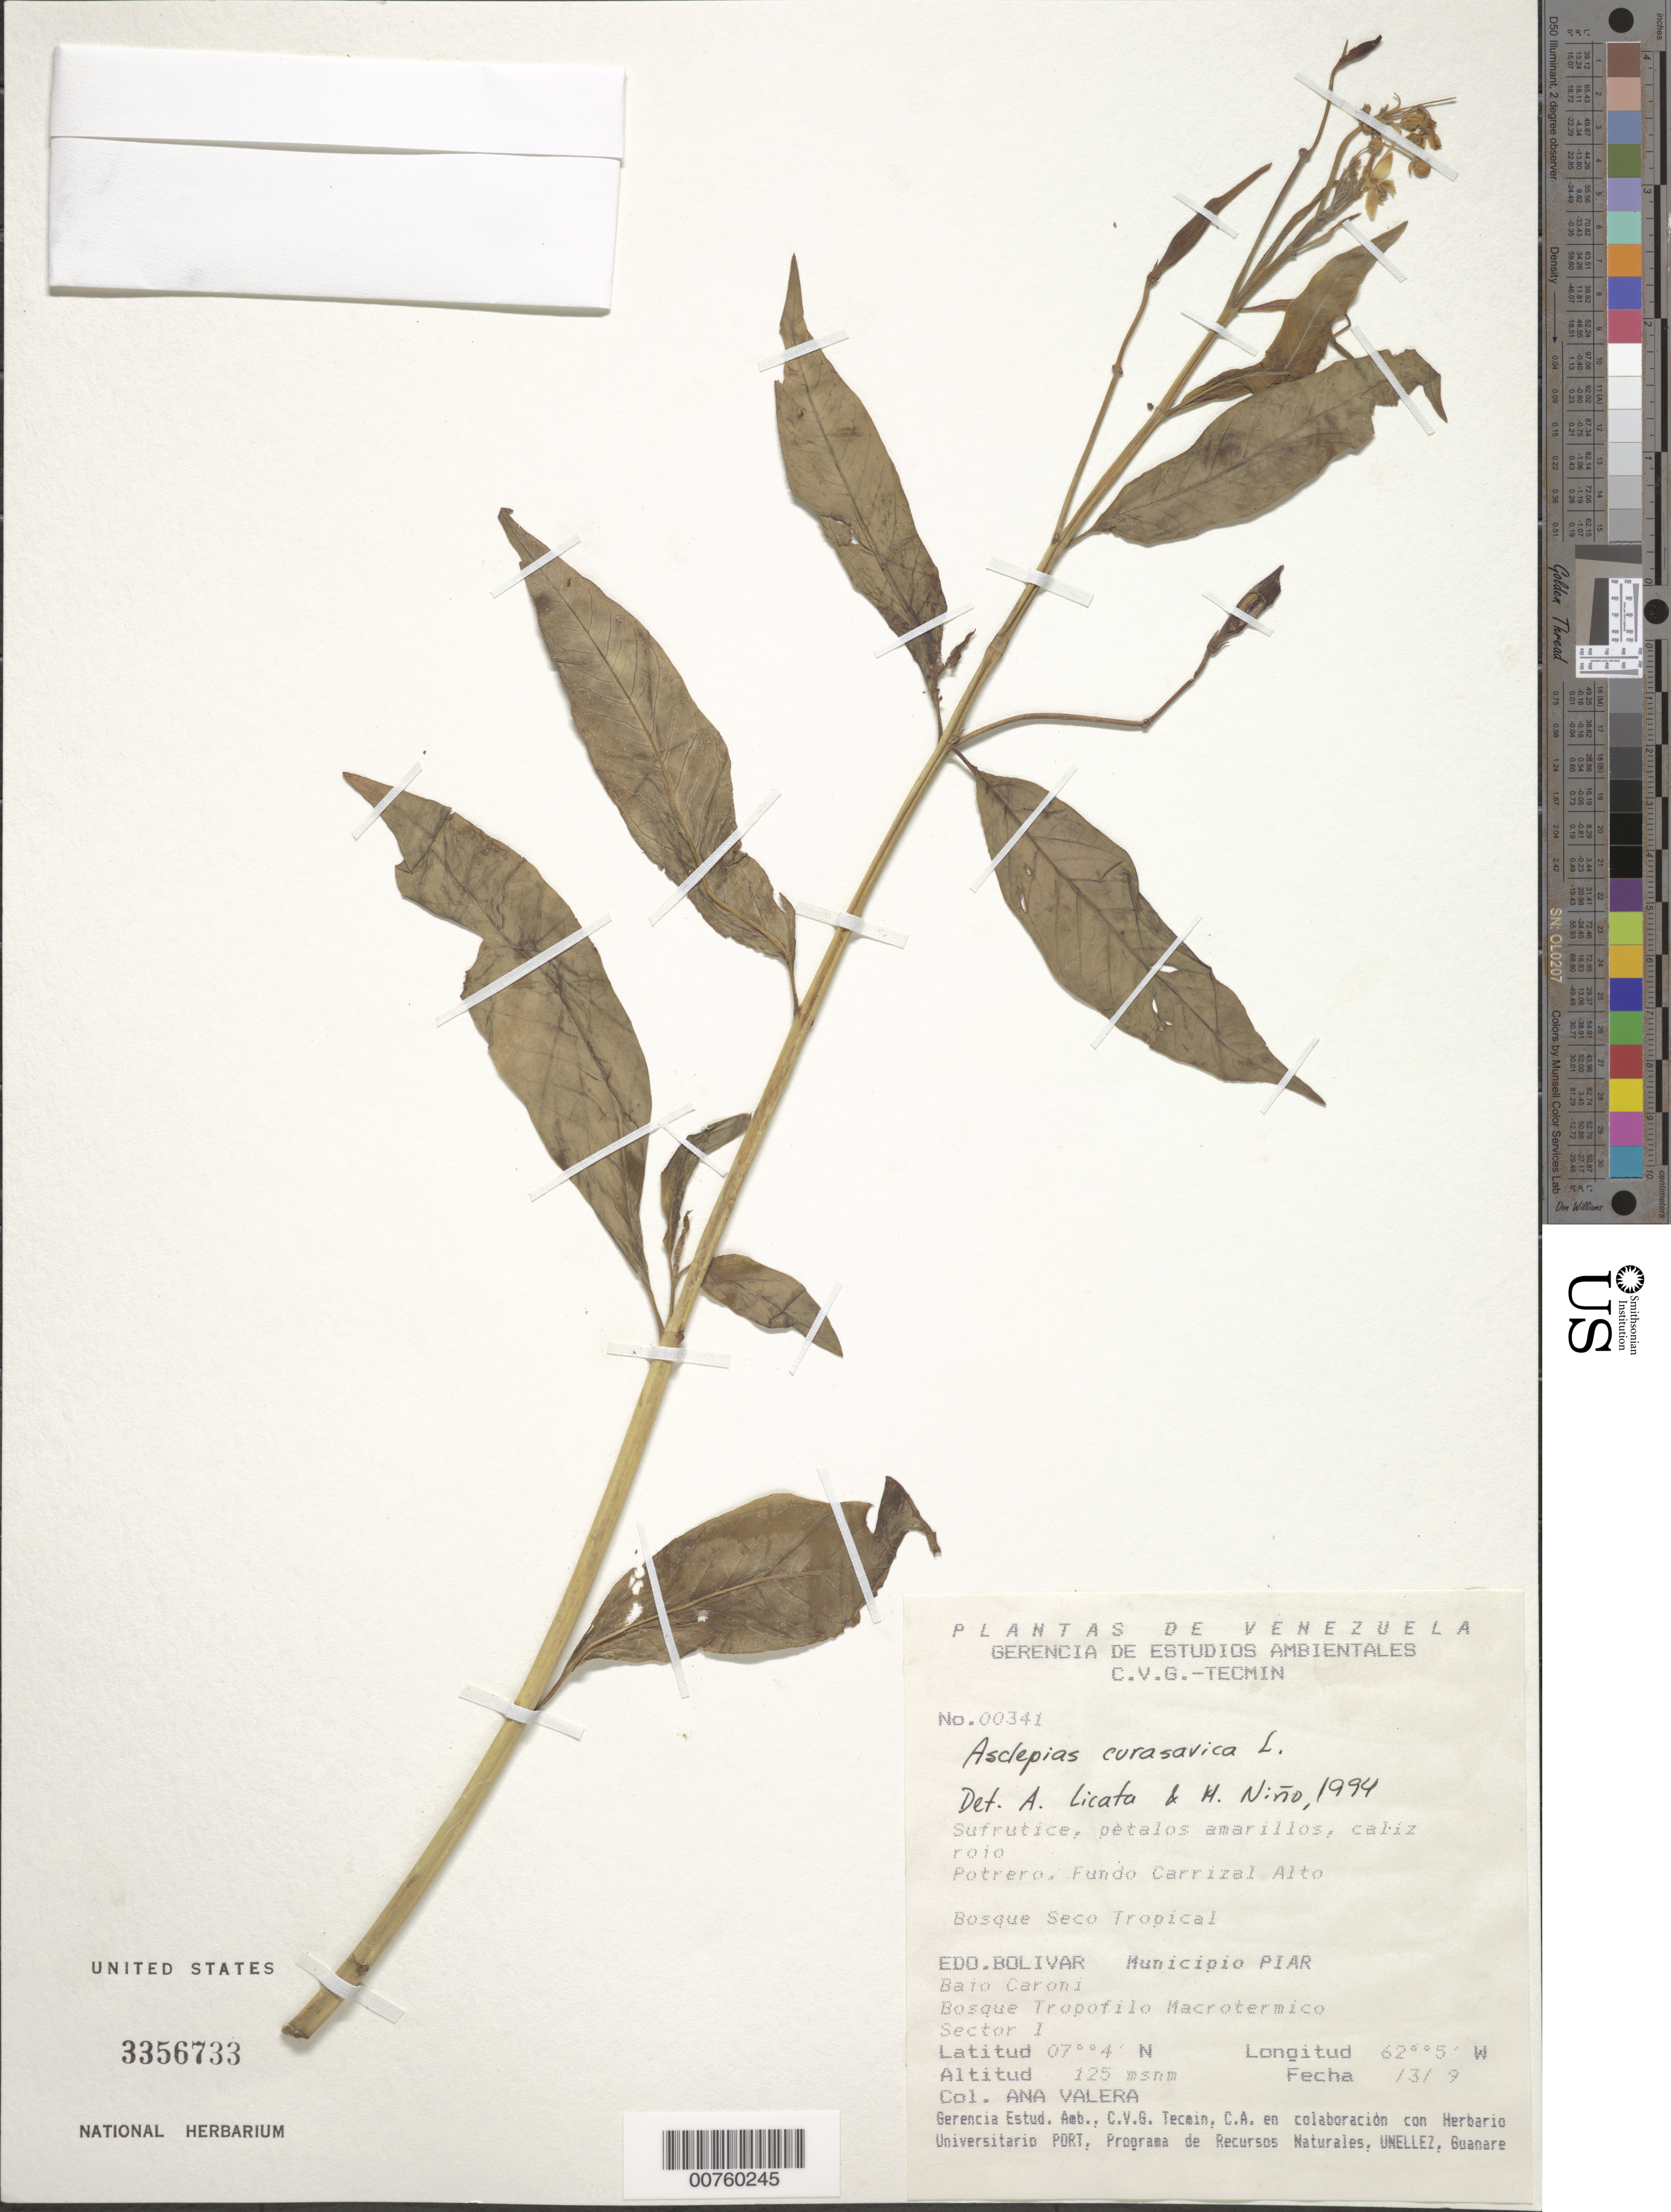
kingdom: Plantae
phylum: Tracheophyta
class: Magnoliopsida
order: Gentianales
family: Apocynaceae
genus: Asclepias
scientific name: Asclepias curassavica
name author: L.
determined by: Licata, A.; Niño, S. M.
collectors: A. Valera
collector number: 341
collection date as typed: Mar-94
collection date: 1994-03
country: Venezuela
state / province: Bolívar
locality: Mun. Piar, Bajo Caroní, Potrero, Fundo Carrizal Alto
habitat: Bosque seco tropical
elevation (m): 125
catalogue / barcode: US 3356733